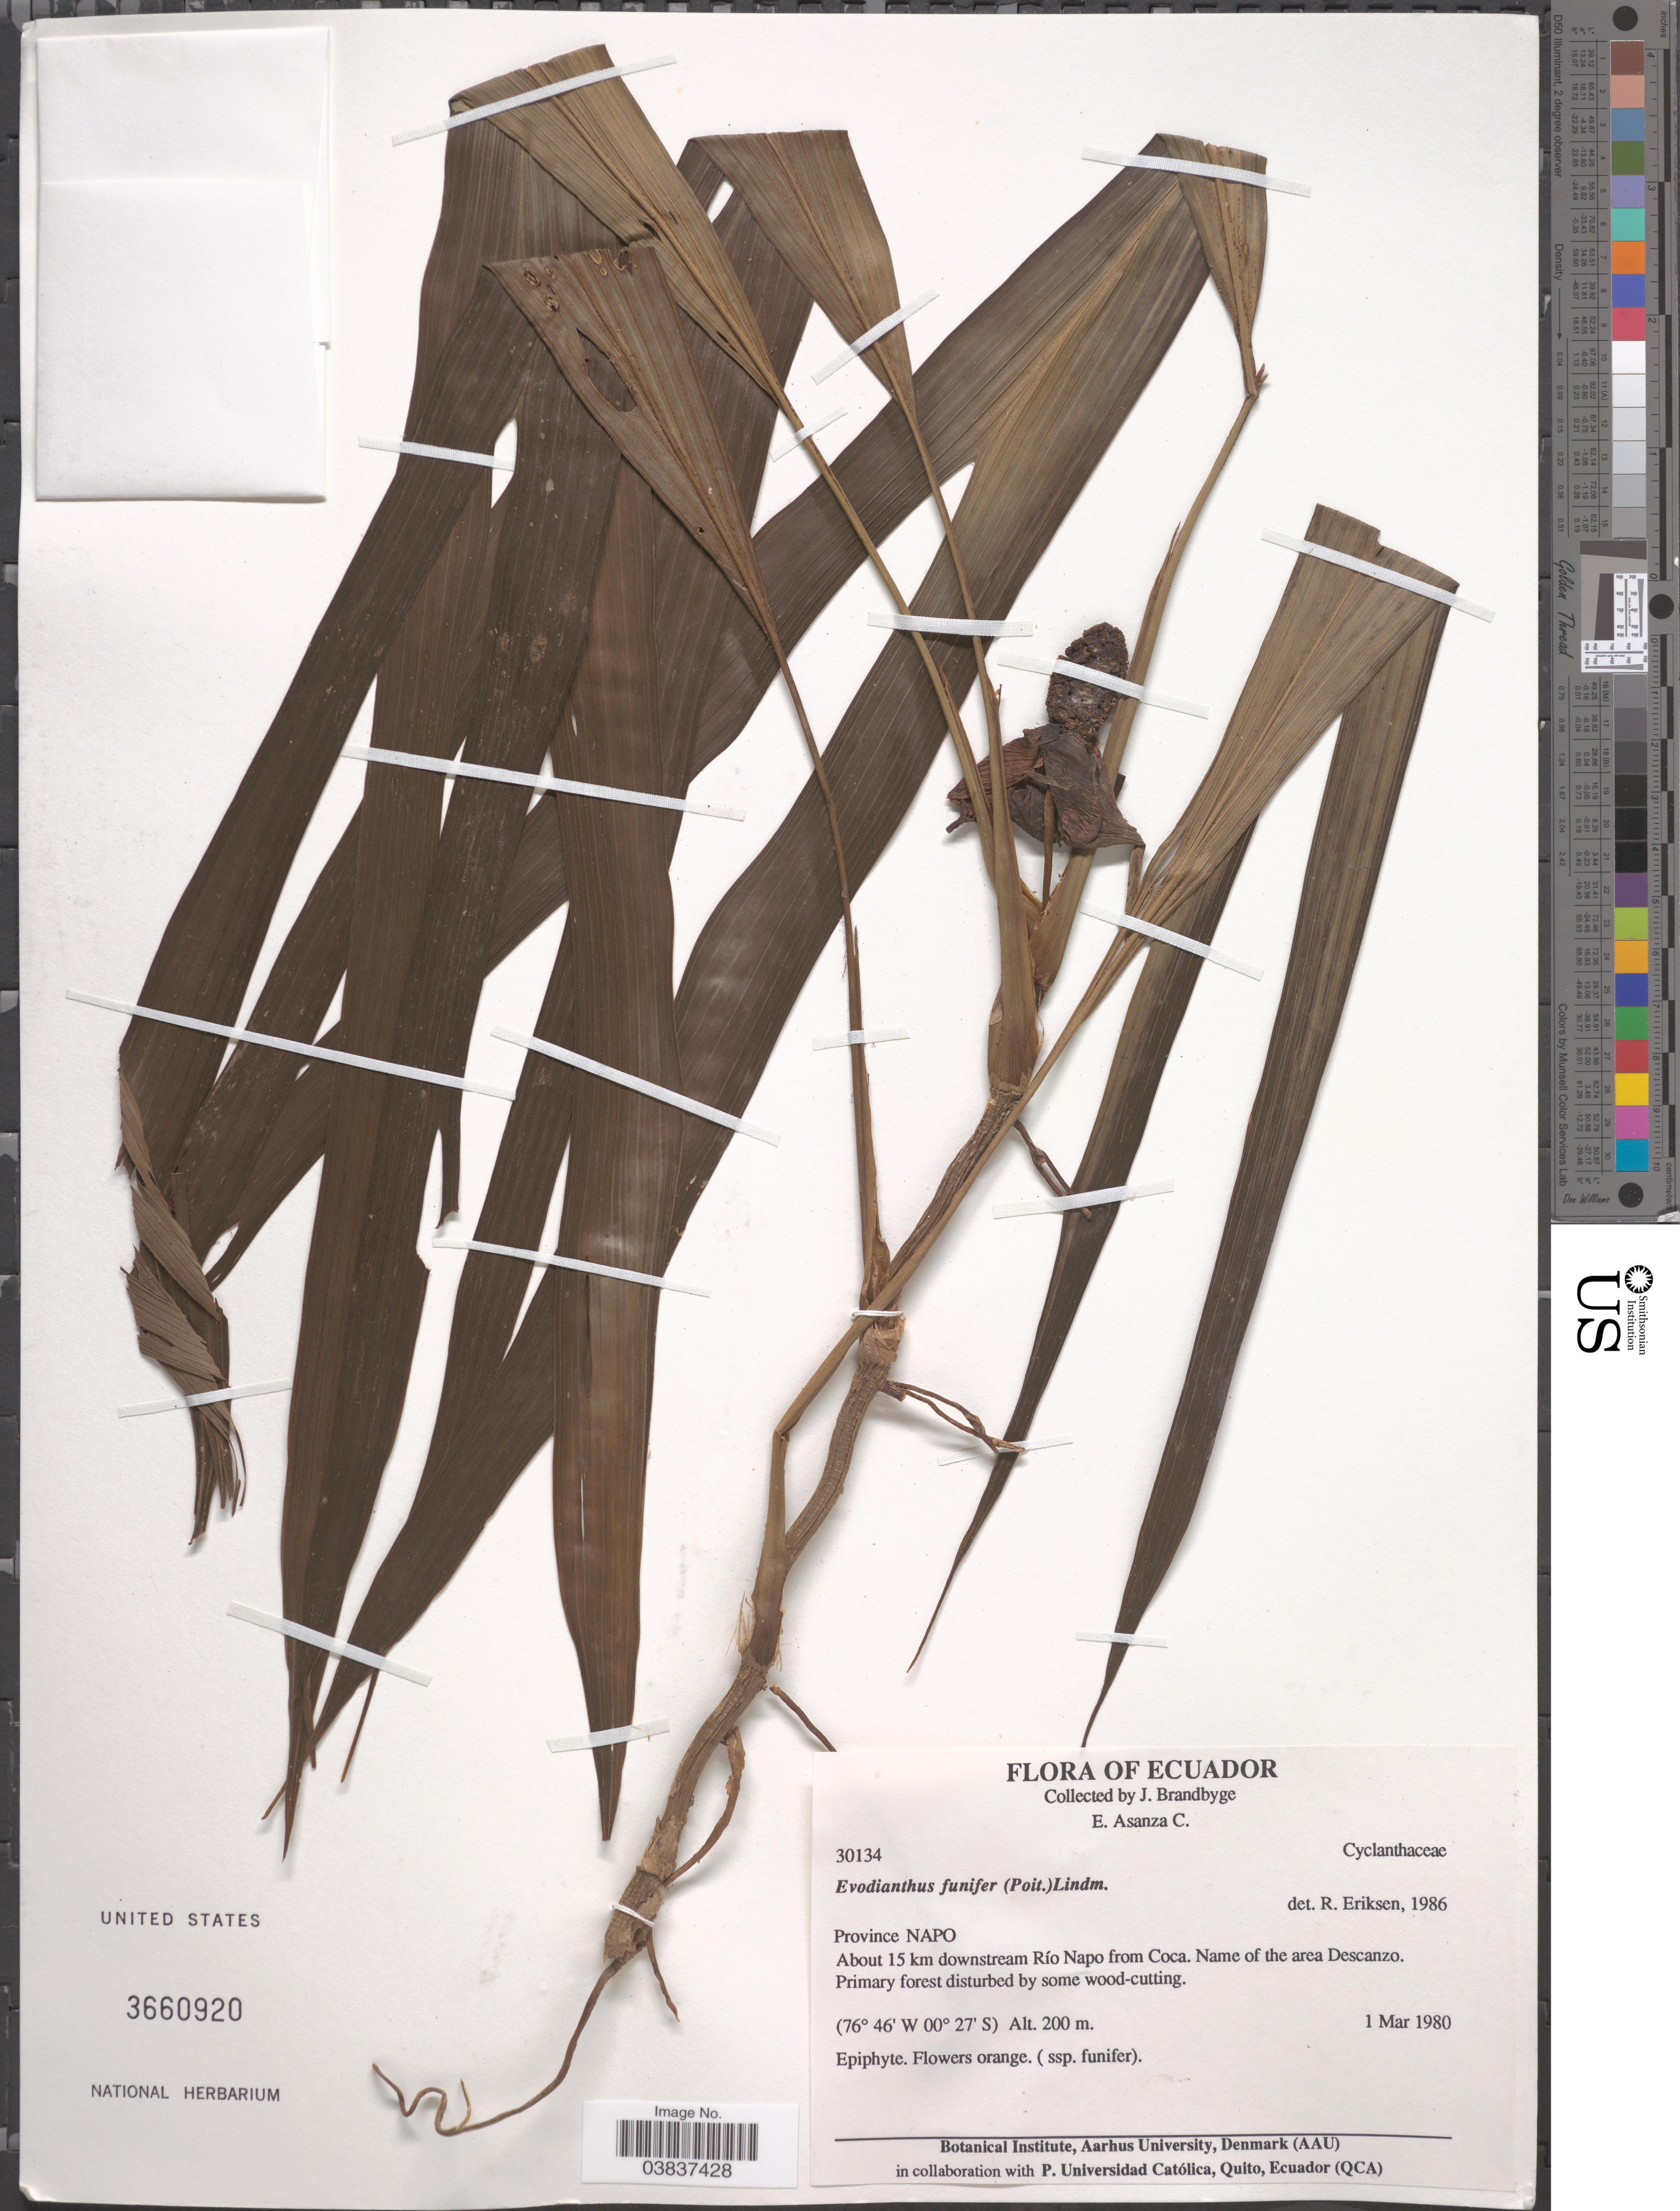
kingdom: Plantae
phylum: Tracheophyta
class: Liliopsida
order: Pandanales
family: Cyclanthaceae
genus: Evodianthus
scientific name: Evodianthus funifer subsp. funifer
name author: (Poit.) Lindm.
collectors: J. Brandbyge & E. Asanza C.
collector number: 30134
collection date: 1980-03-01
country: Ecuador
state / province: Napo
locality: About 15 km downstream Río Napo from Coca, Name of the area Descanzo.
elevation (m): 200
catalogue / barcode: US 3660920